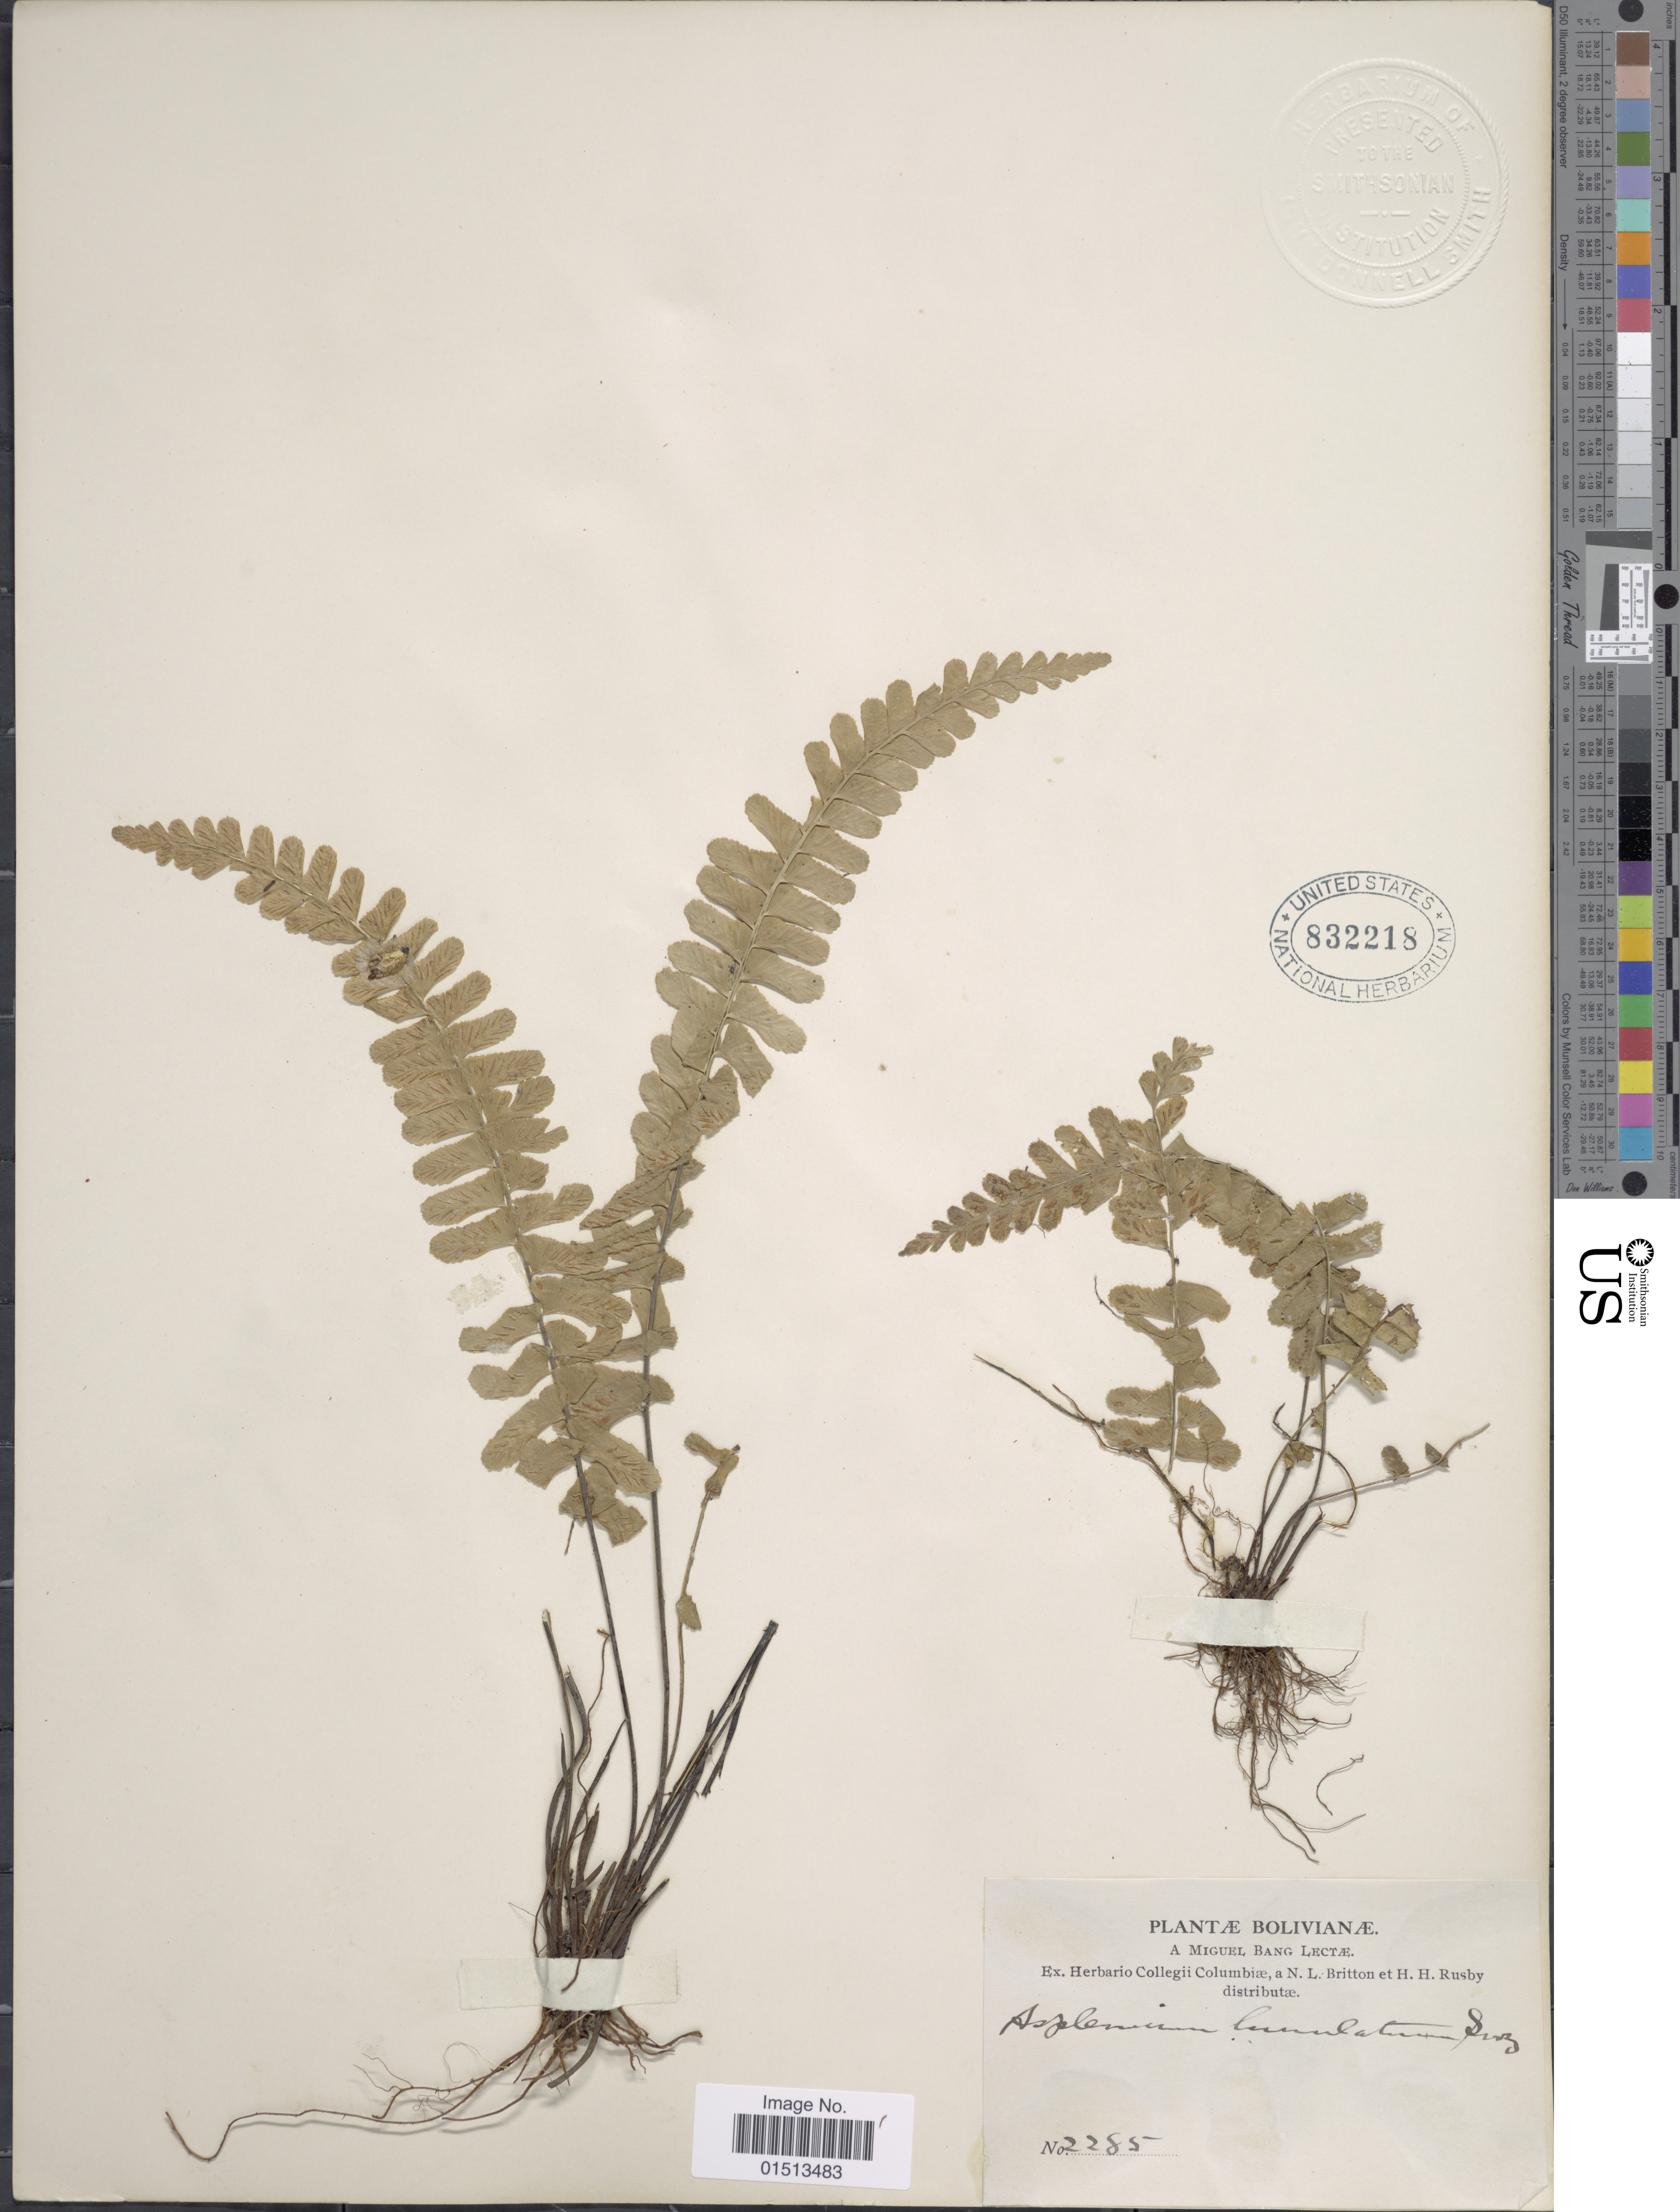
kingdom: Plantae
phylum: Tracheophyta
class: Polypodiopsida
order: Polypodiales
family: Aspleniaceae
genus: Asplenium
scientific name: Asplenium sp.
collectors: M. Bang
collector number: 2285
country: Bolivia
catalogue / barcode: US 832218